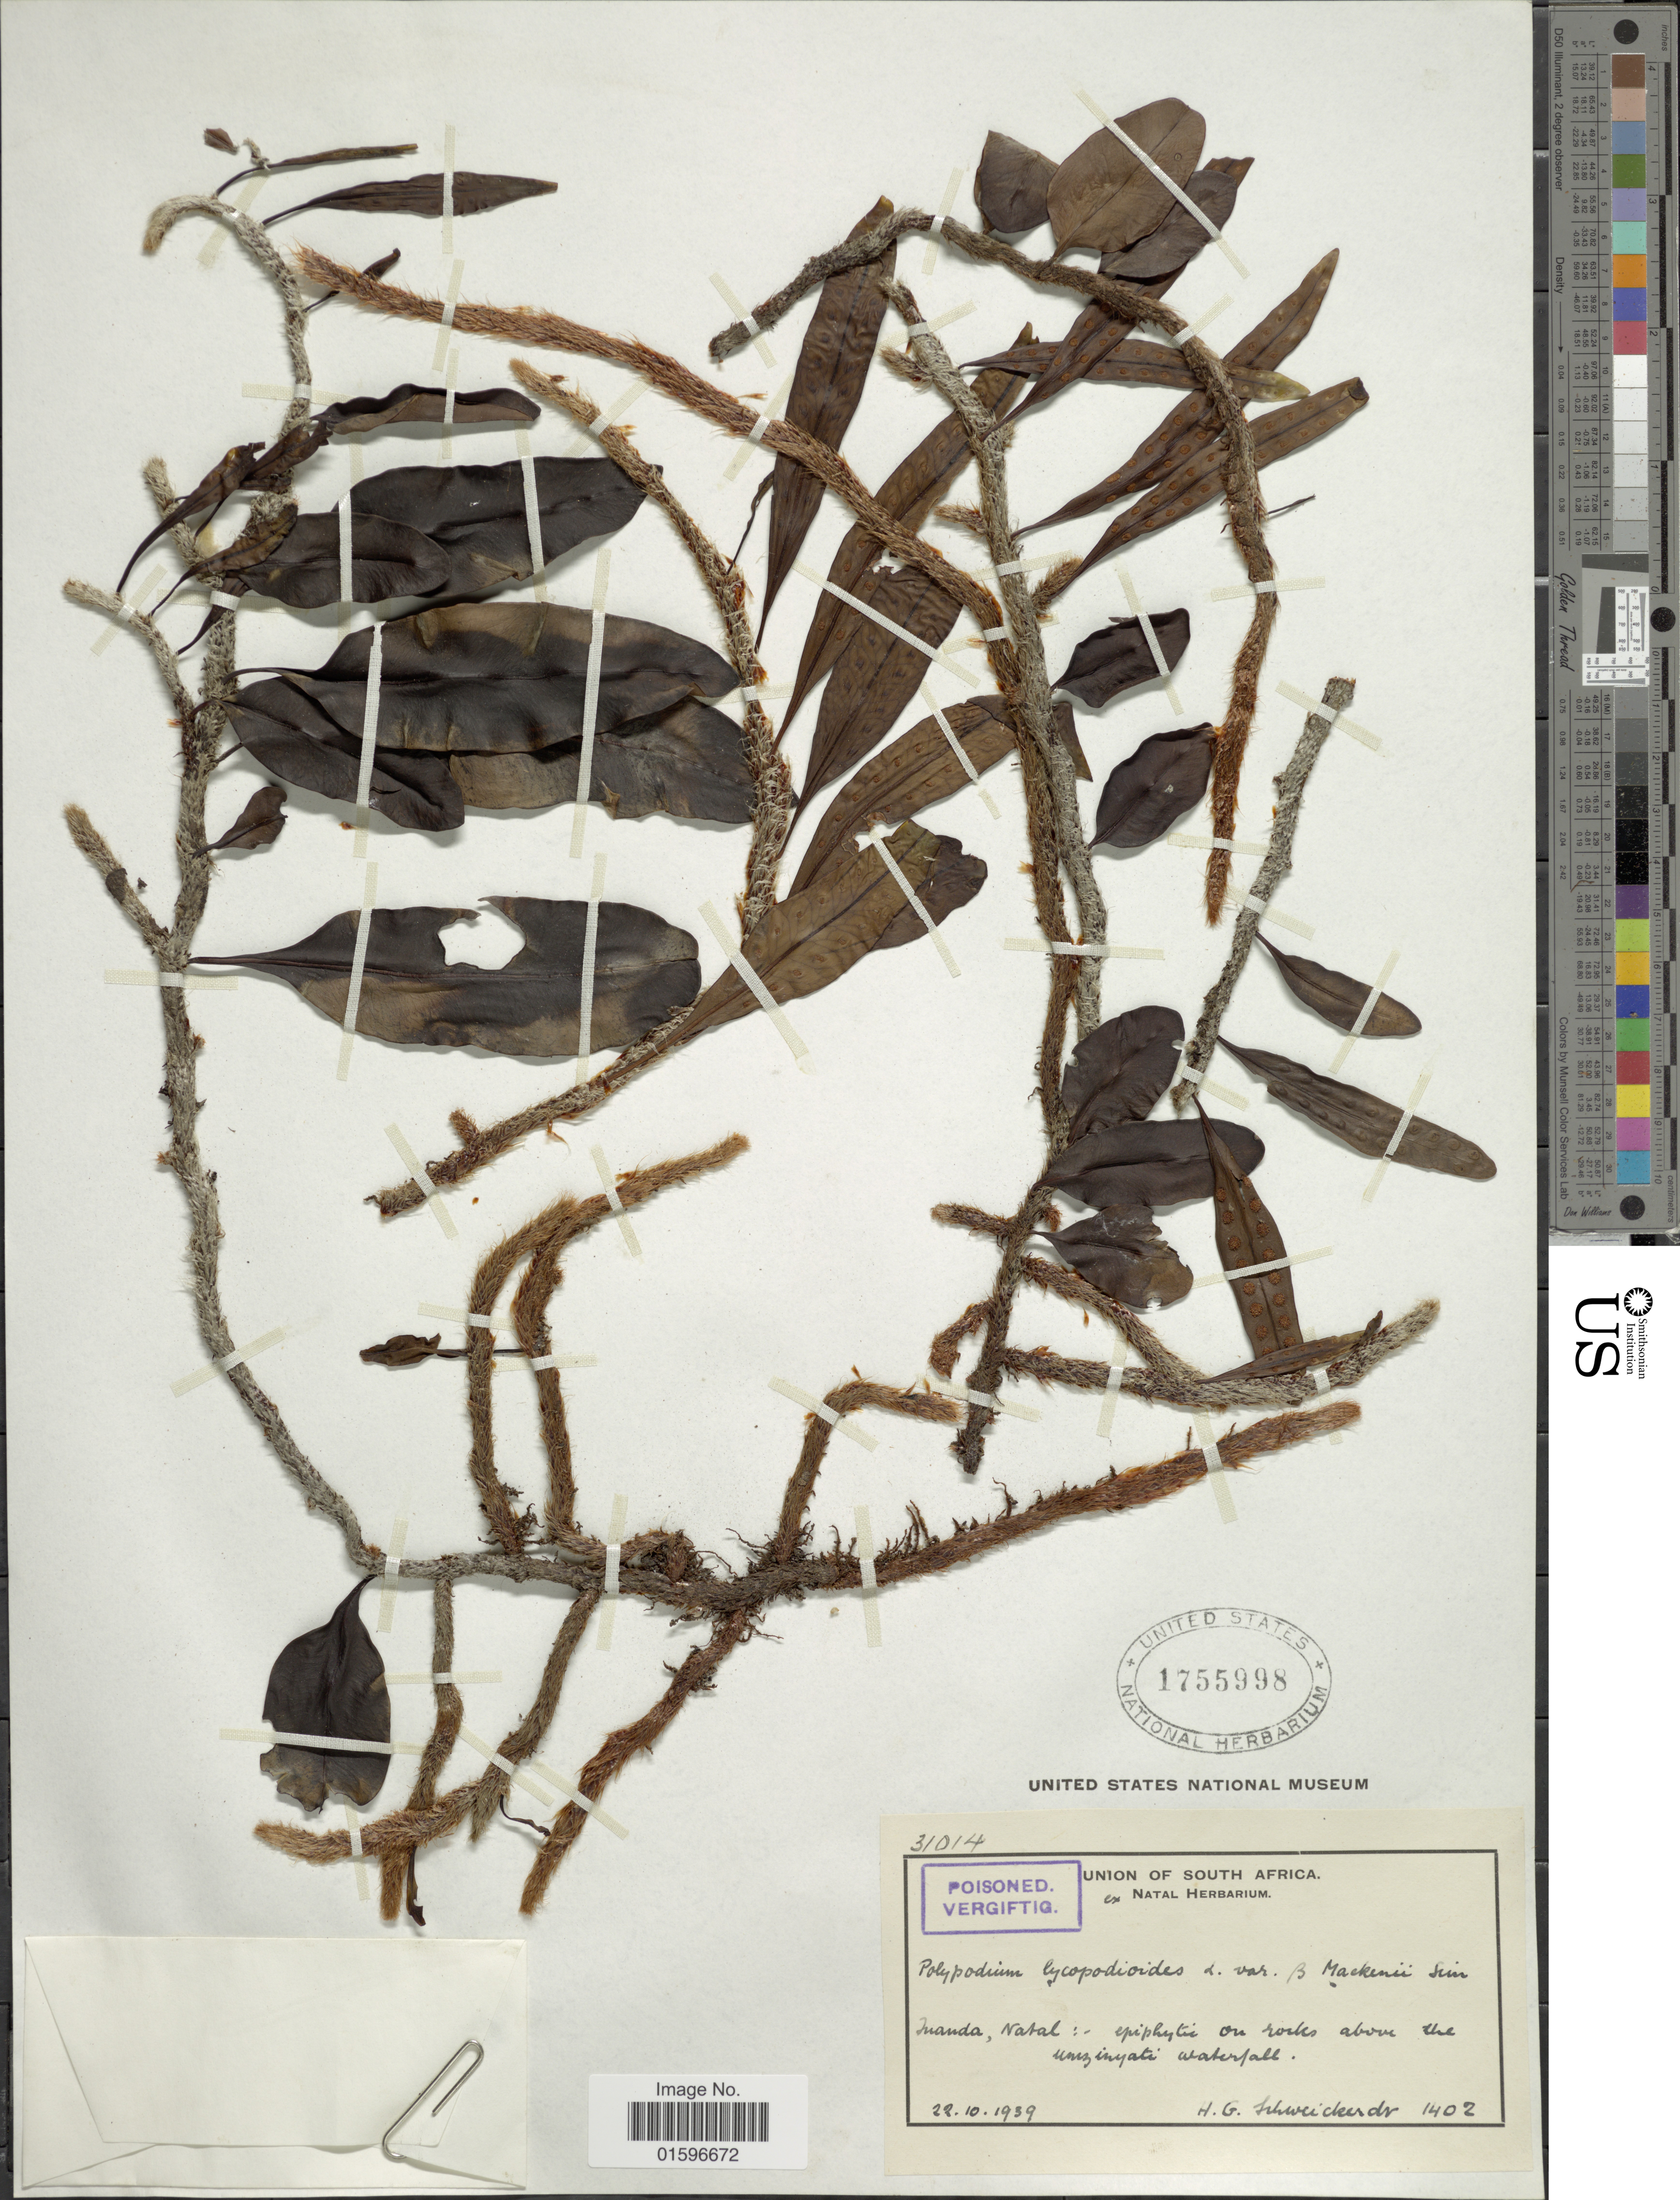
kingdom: Plantae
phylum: Tracheophyta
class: Polypodiopsida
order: Polypodiales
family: Polypodiaceae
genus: Polypodium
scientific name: Polypodium lycopodioides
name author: L.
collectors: H. Schweickerdt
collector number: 1402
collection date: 1939-10-22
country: South Africa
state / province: KwaZulu-Natal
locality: Inanda, Natal: on rocks aboves the umzinyati waterfall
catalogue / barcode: US 1755998